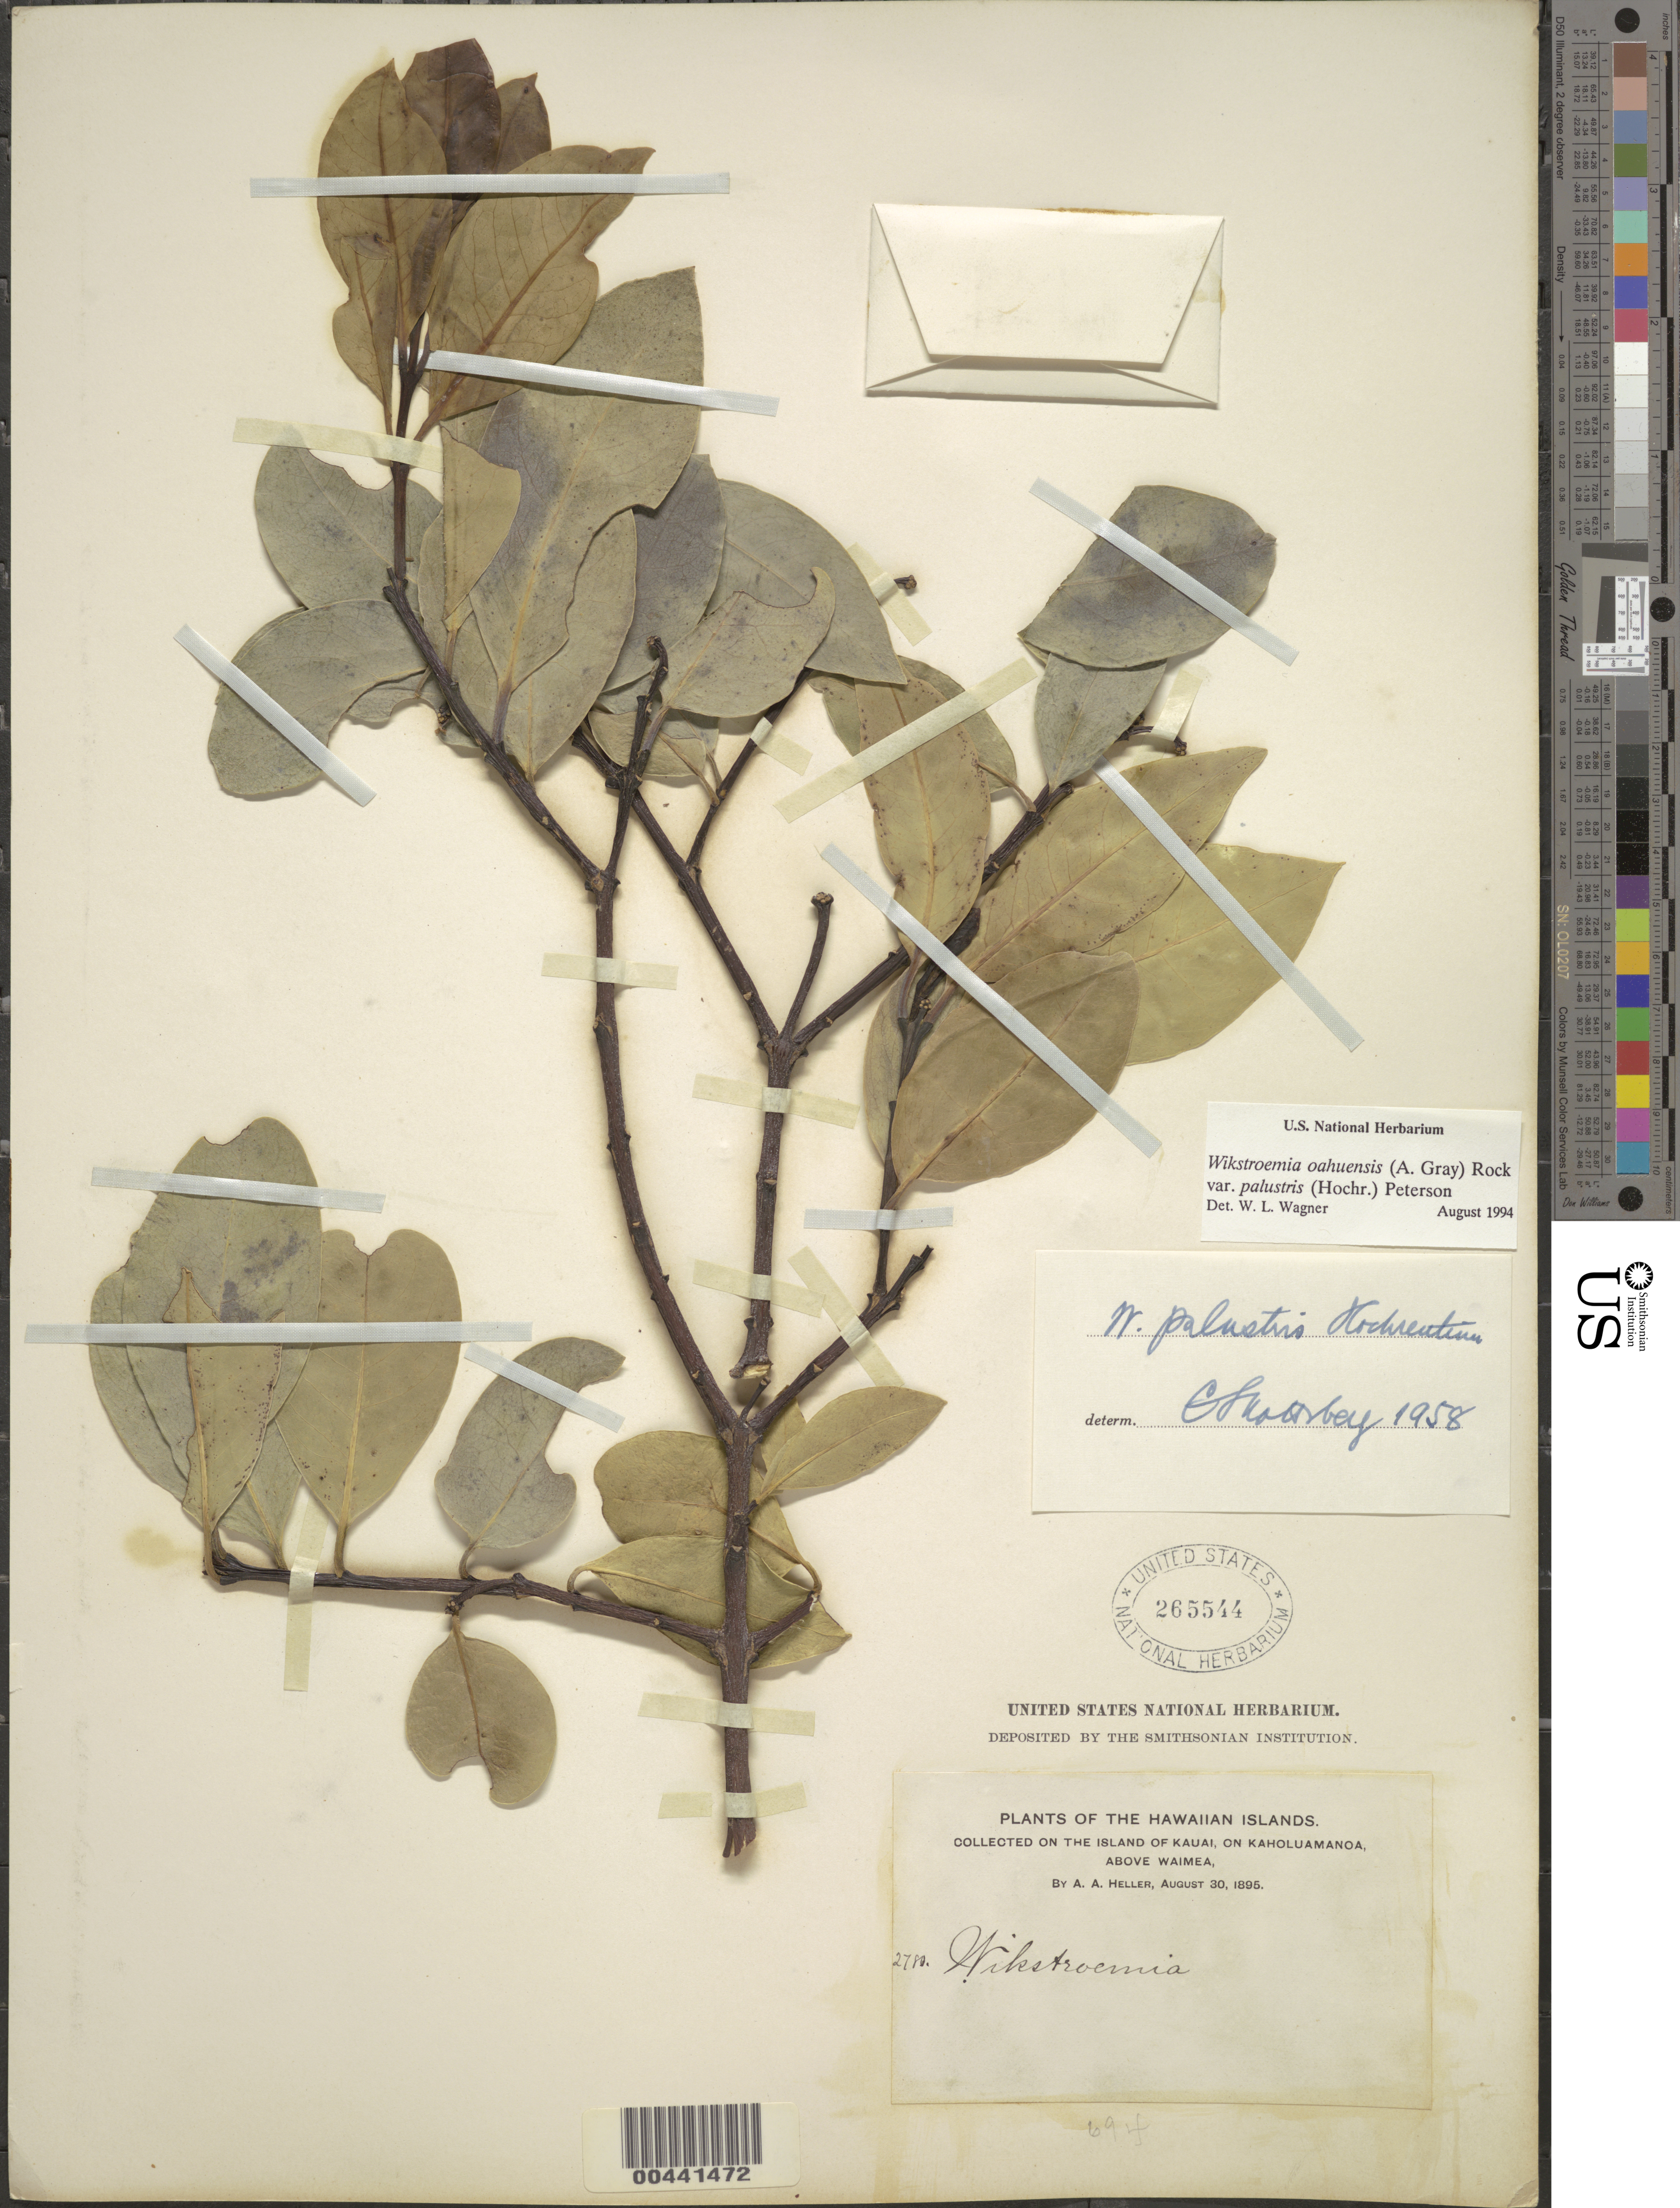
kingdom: Plantae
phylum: Tracheophyta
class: Magnoliopsida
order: Malvales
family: Thymelaeaceae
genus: Wikstroemia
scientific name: Wikstroemia oahuensis var. palustris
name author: (Hochr.) B. Peterson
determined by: Wagner, W. L., (BOT), Smithsonian Institution - National Museum of Natural History (UNITED STATES)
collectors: A. A. Heller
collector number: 2780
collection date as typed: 30 Aug 1895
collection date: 1895-08-30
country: United States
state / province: Hawaii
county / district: Kauai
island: Kaua'i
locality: On Kaholuamanoa, above Waimea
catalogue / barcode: US 265544